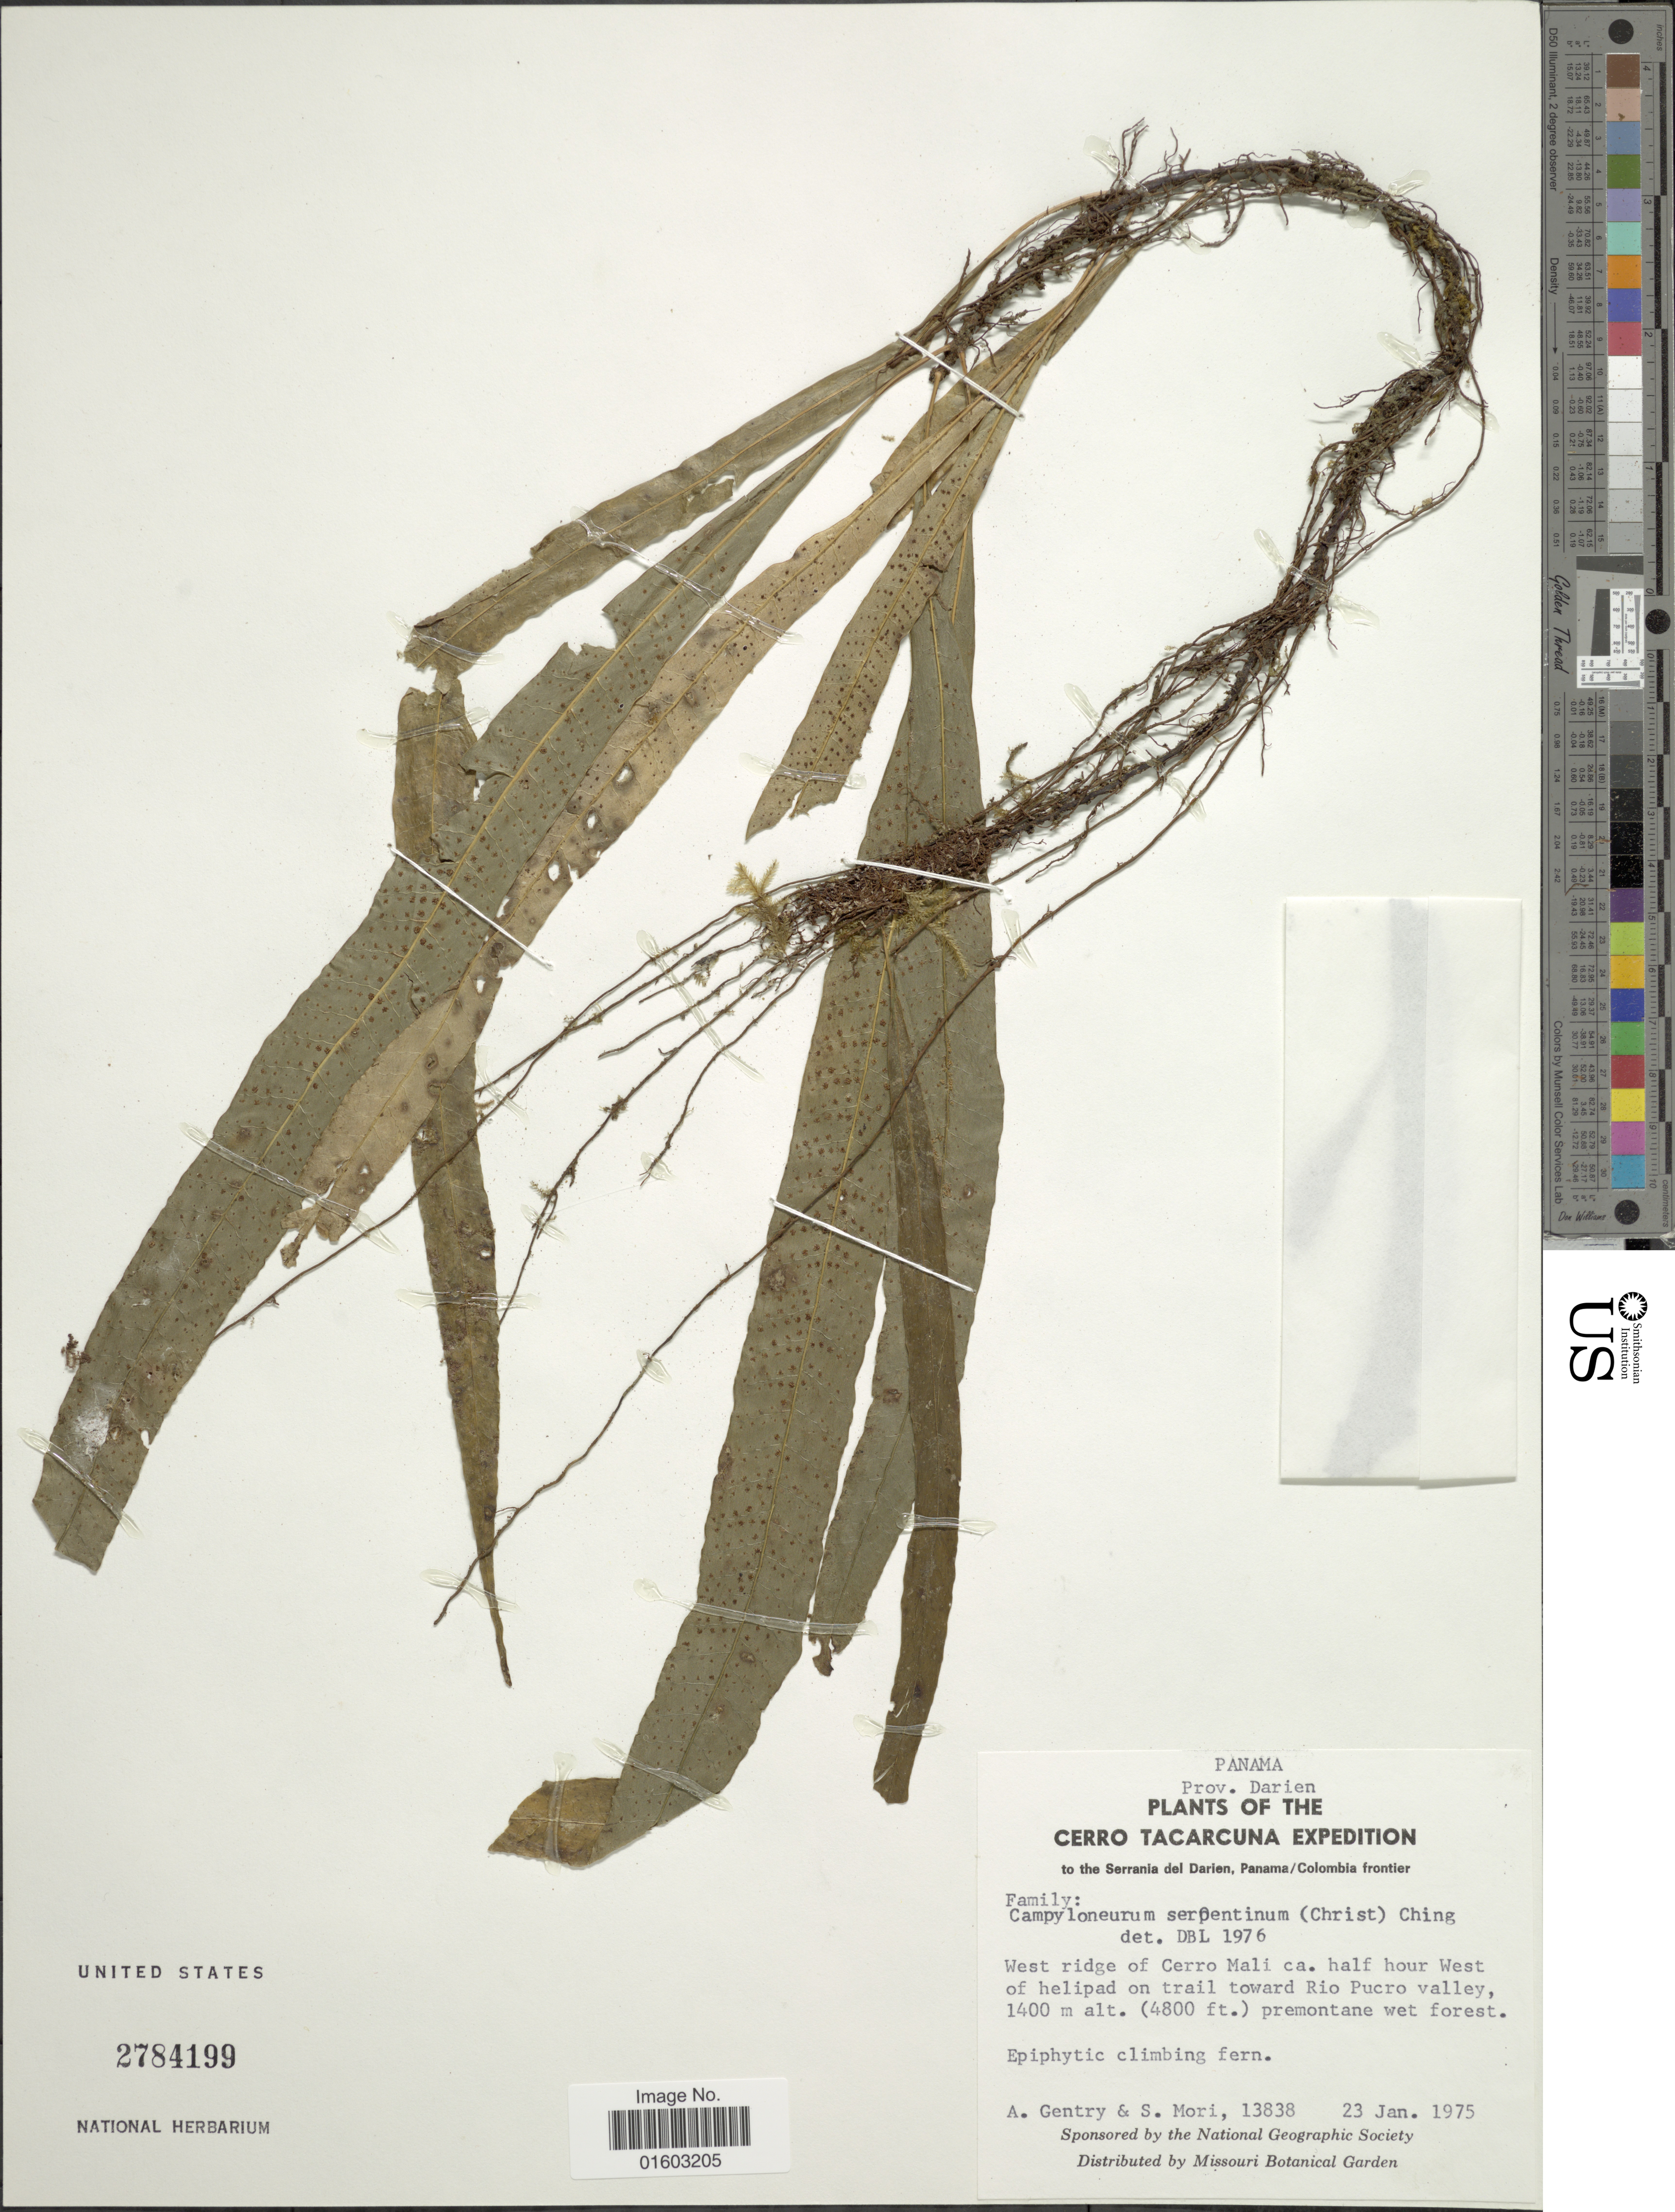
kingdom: Plantae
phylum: Tracheophyta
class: Polypodiopsida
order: Polypodiales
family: Polypodiaceae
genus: Campyloneurum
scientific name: Campyloneurum serpentinum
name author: (Christ) Ching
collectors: A. H. Gentry & S. Mori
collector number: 13838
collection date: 1975-01-23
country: Panama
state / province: Darién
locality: Prov. Darien. The Cerro Tacarcuna, to the Serrania del Darien, Panama/Colombia frontier, West ridge of Cerro Mali, half hour West of helipad on trail toward Rio Pucro Valley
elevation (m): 1400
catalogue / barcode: US 2784199